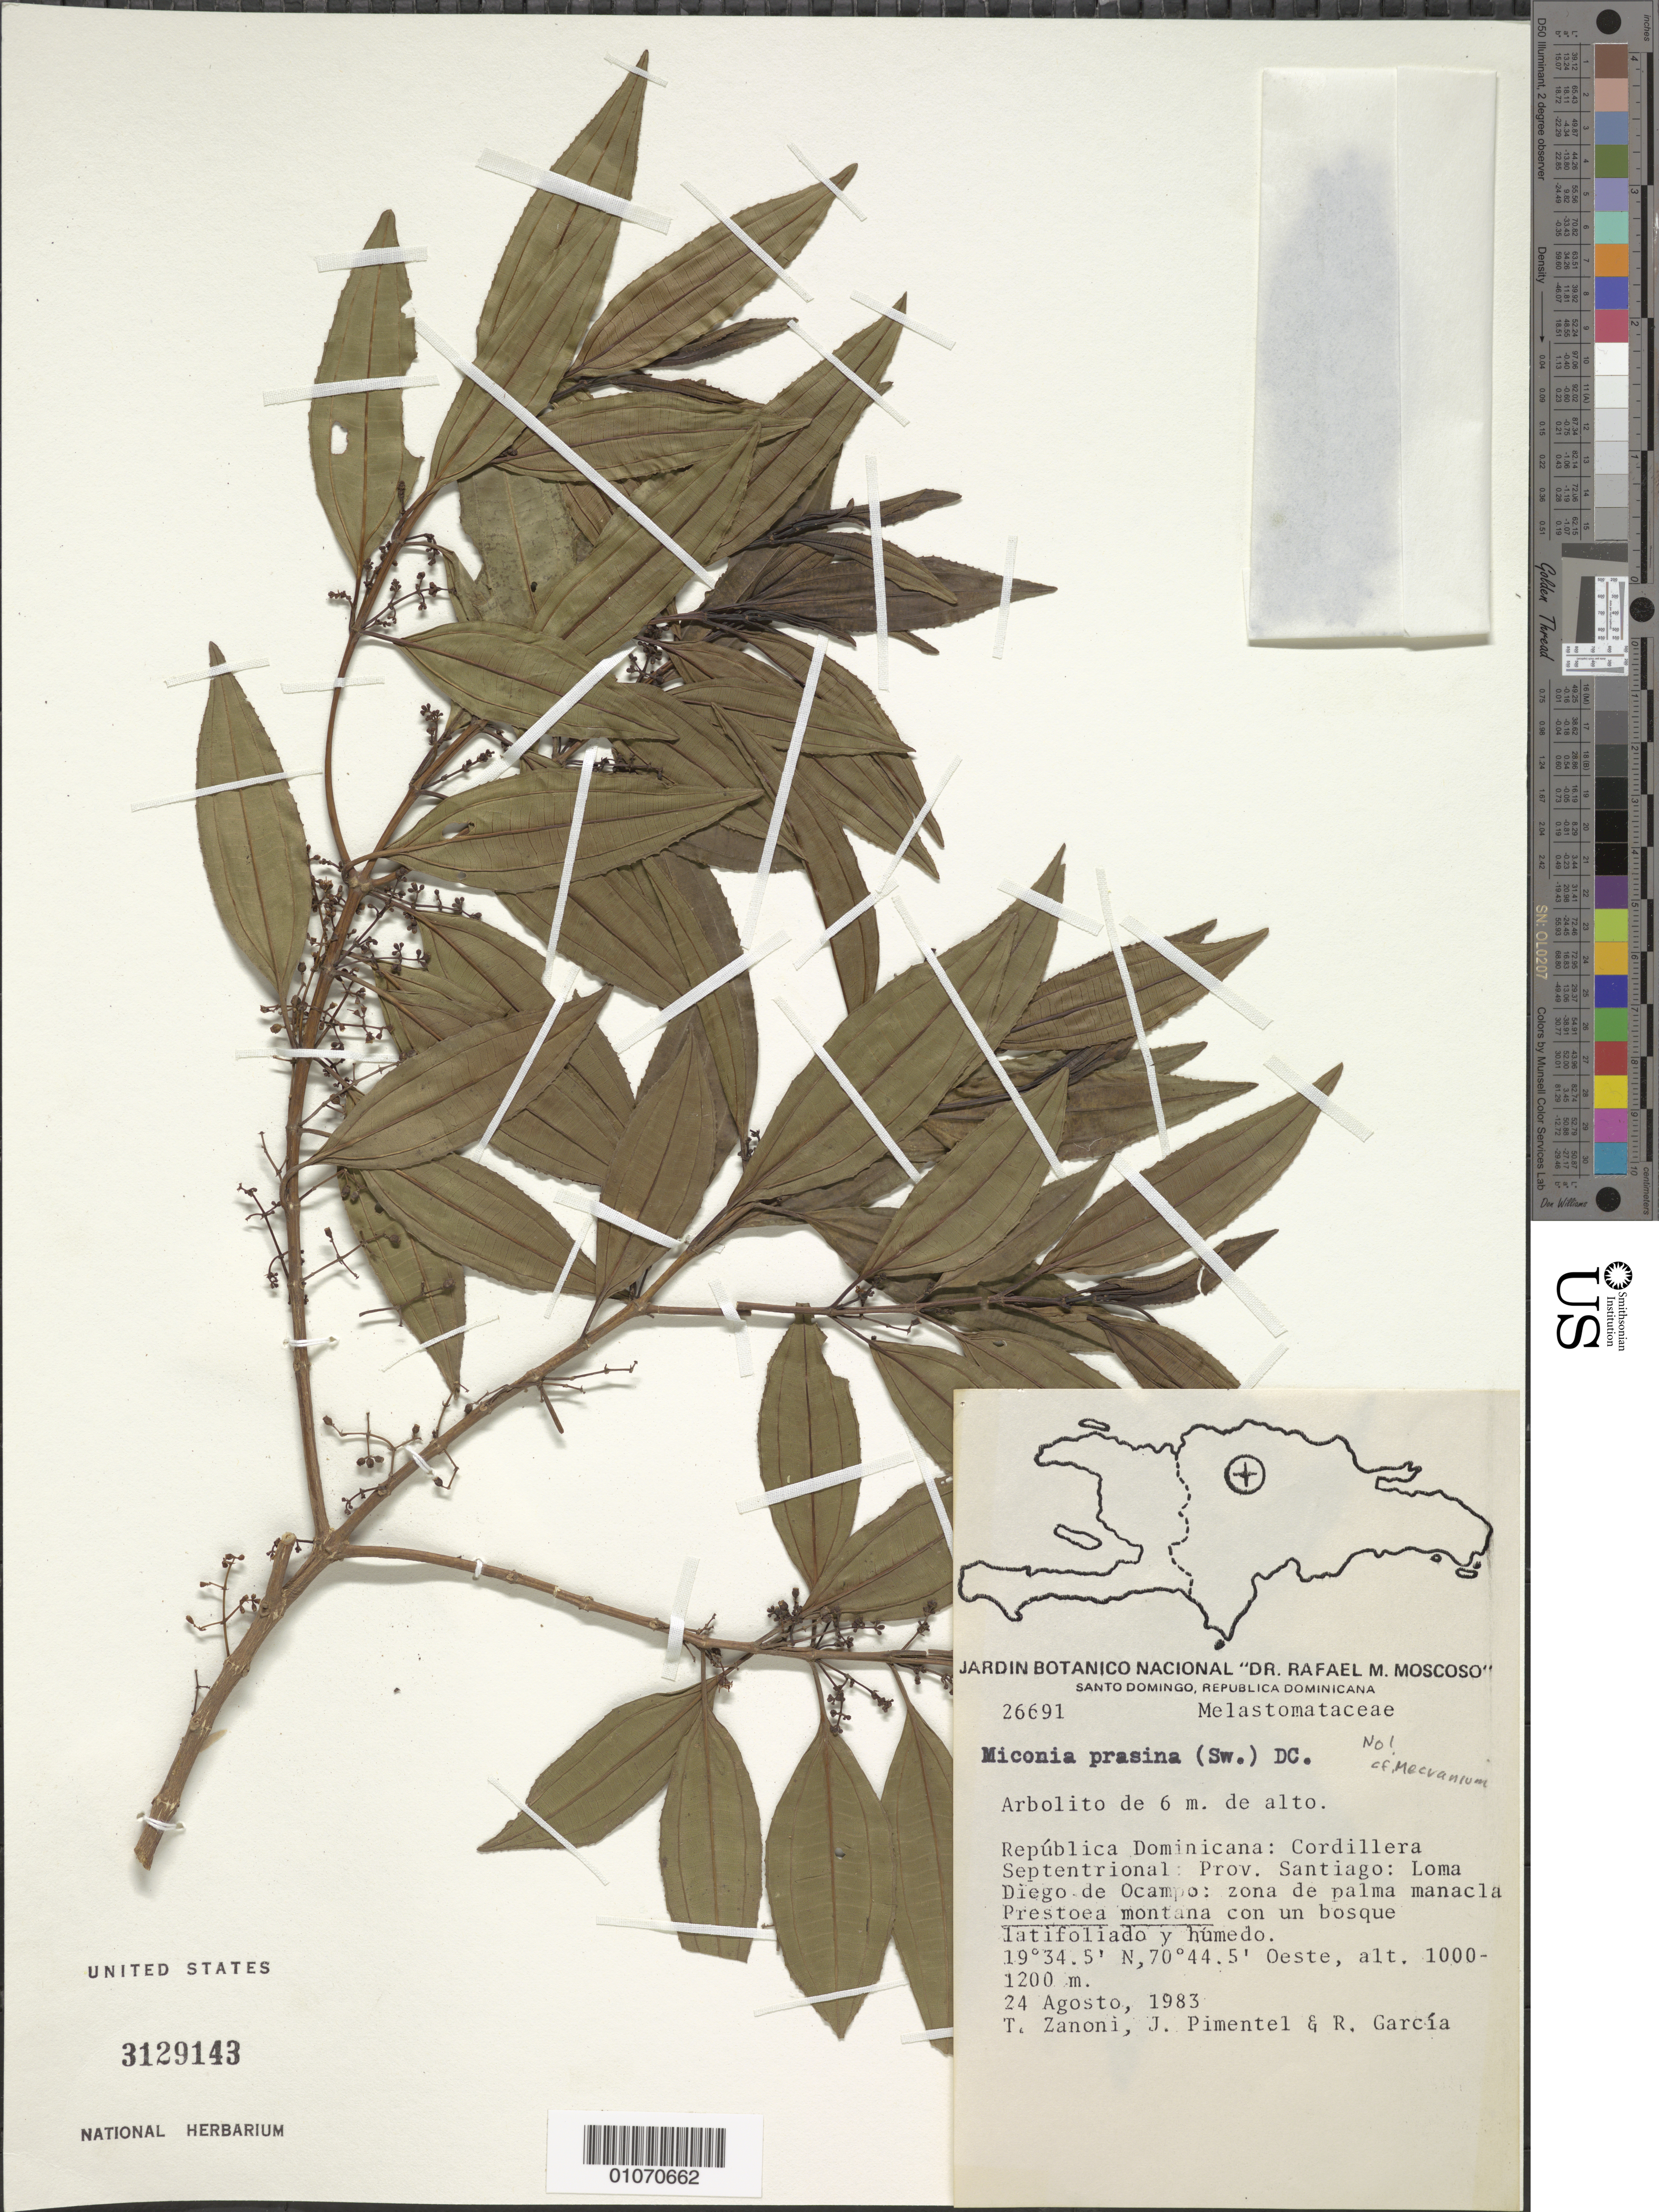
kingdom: Plantae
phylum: Tracheophyta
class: Magnoliopsida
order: Myrtales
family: Melastomataceae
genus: Mecranium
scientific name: Mecranium sp.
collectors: T. A. Zanoni, J. Pimentel & R. García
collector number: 26691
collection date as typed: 24 Aug 1983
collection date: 1983-08-24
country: Dominican Republic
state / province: Santiago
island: Hispaniola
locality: Cordillera Septentrional; Loma Diego de Ocampo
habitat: Zona de palma manacla Prestoea montana con u bosque latifoliado y húmedo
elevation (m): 1000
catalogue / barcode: US 3129143